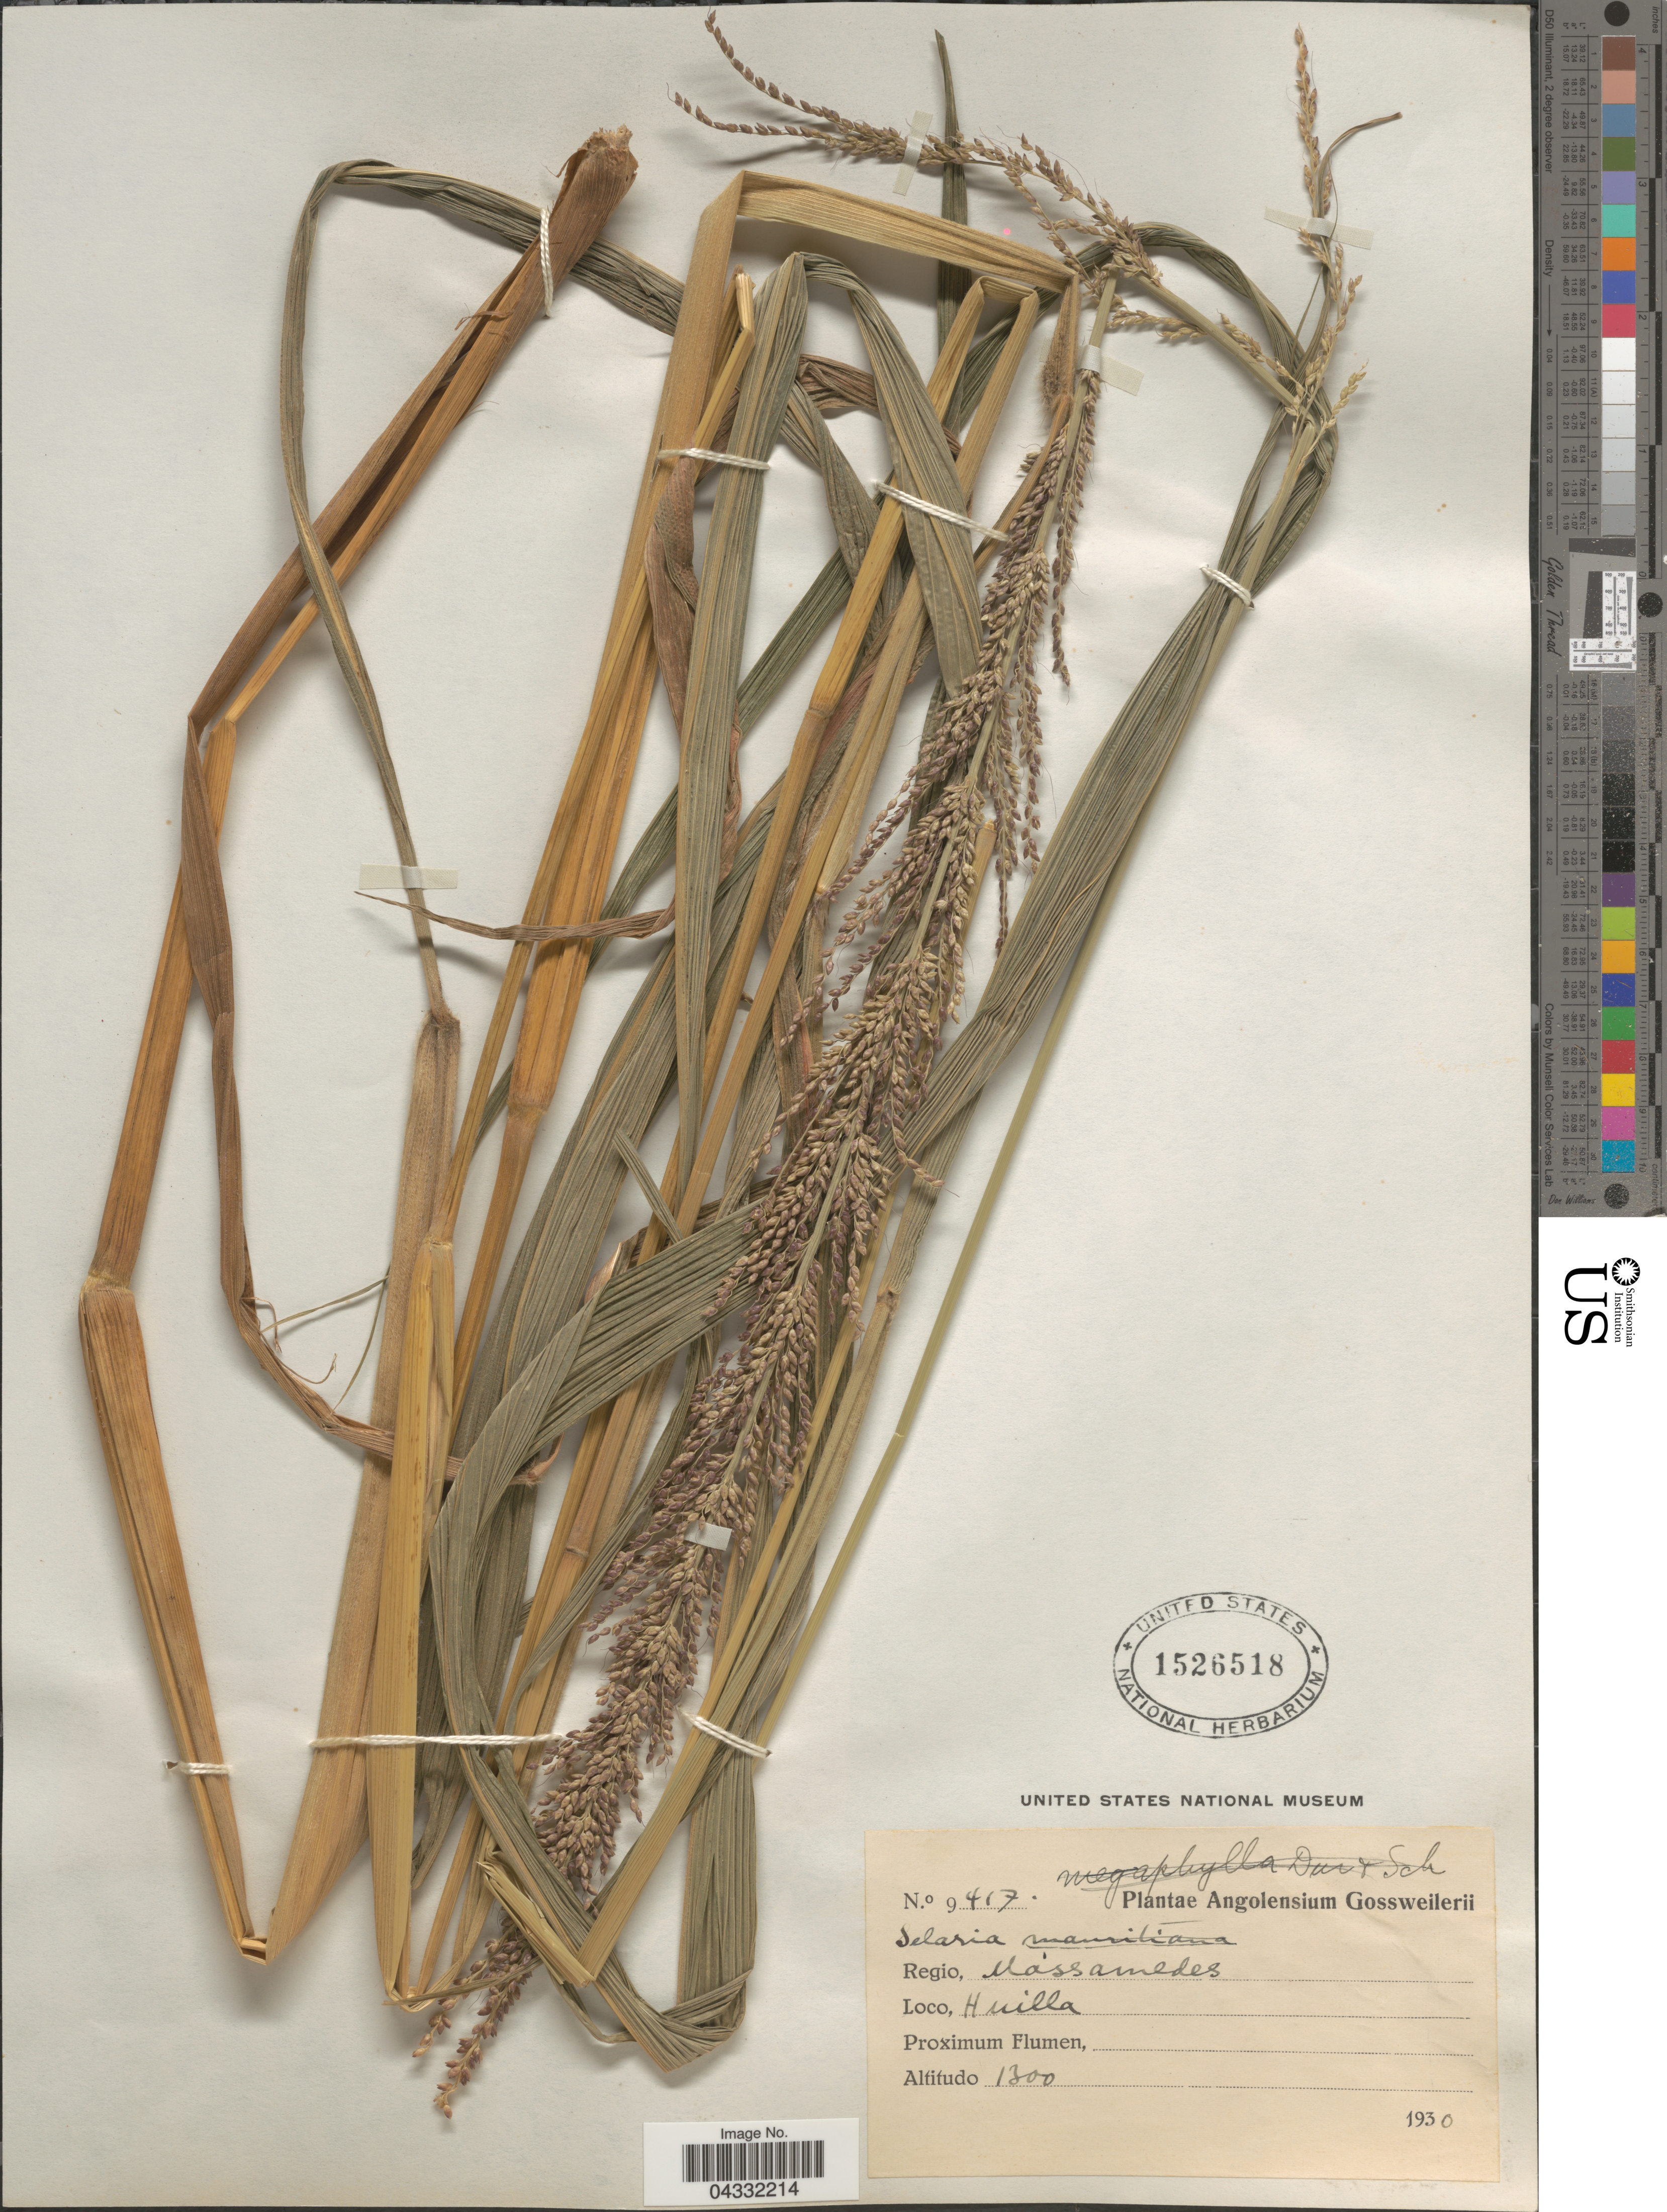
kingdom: Plantae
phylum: Tracheophyta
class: Liliopsida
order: Poales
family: Poaceae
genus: Setaria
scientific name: Setaria sp.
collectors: -. Gossweiler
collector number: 9417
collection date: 1930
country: Angola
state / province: Huila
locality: Regio, Mossamedes.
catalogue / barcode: US 1526518